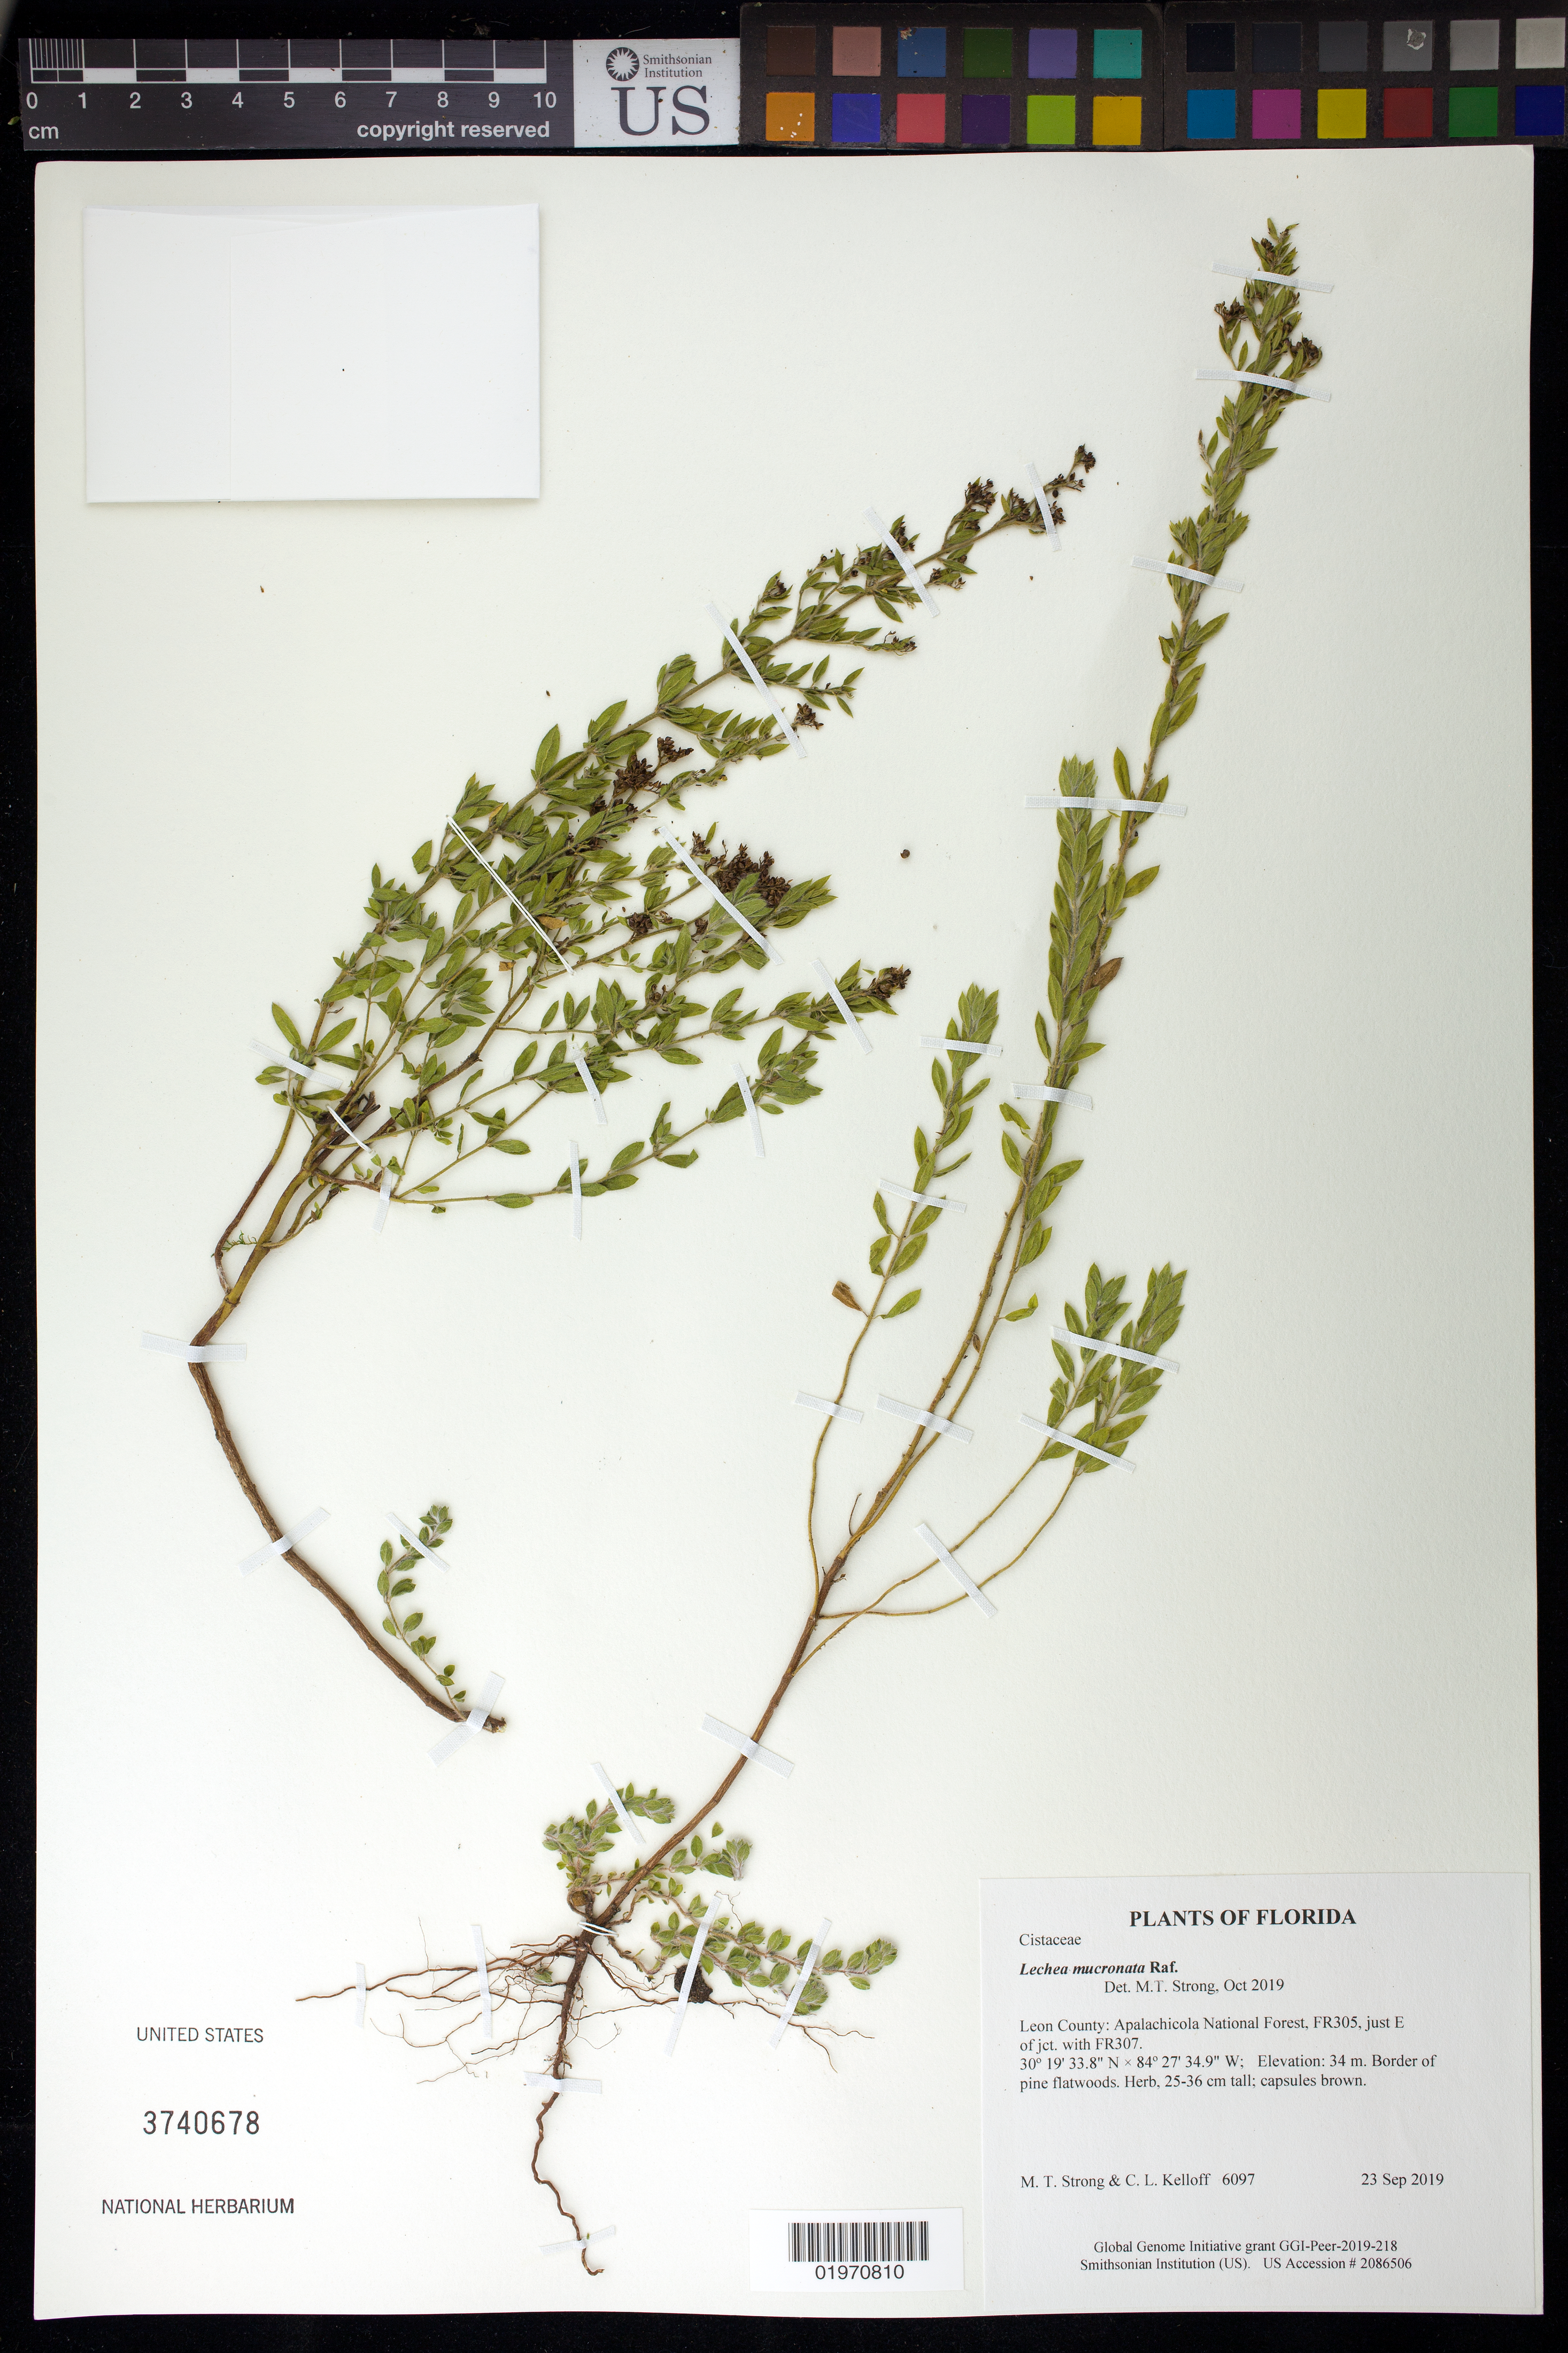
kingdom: Plantae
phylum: Tracheophyta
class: Magnoliopsida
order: Malvales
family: Cistaceae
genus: Lechea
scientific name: Lechea mucronata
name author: Raf.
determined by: Strong, Mark T., (BOT), Smithsonian Institution - National Museum of Natural History (UNITED STATES)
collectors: M. T. Strong & C. L. Kelloff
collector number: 6097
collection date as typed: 23 Sep 2019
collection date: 2019-09-23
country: United States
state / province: Florida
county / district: Leon County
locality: Apalachicola National Forest, FR305, just E of jct. with FR307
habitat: Border of pine flatwoods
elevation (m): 34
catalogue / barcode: US 3740678